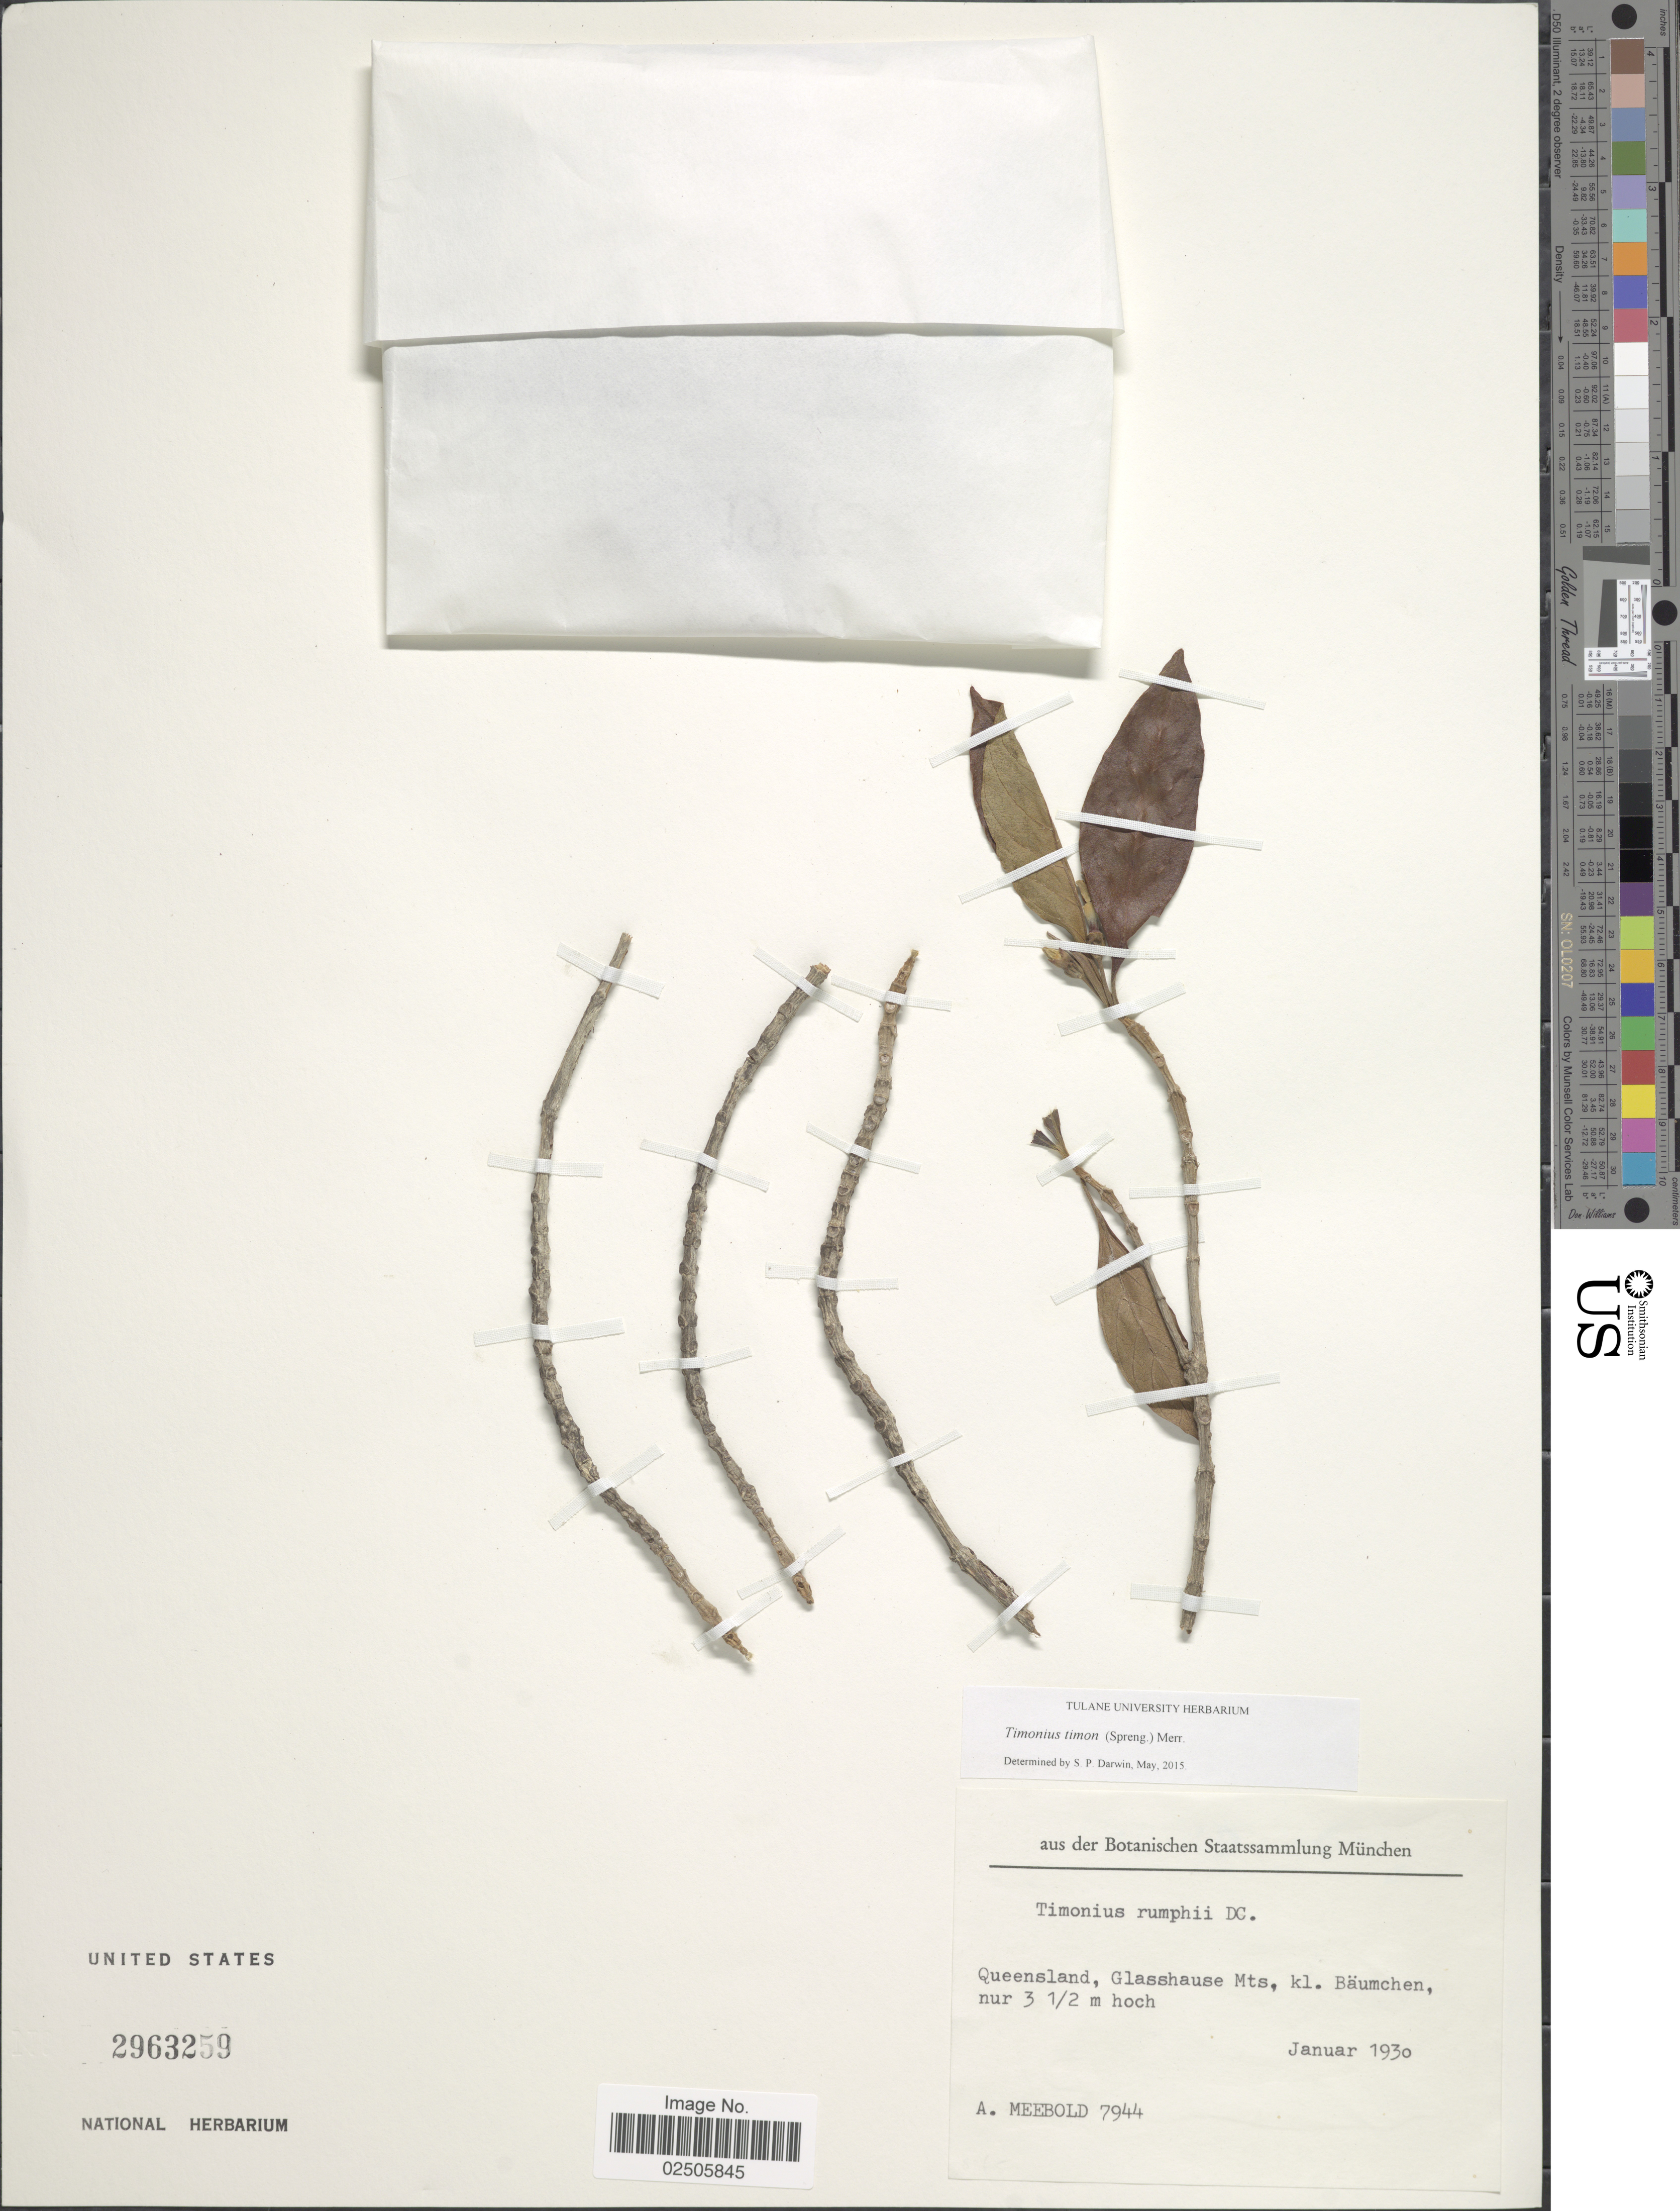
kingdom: Plantae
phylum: Tracheophyta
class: Magnoliopsida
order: Gentianales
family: Rubiaceae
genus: Timonius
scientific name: Timonius timon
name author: (Spreng.) Merr.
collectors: A. Meebold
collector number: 9744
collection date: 1930-01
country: Australia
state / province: Queensland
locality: Glasshause Mts, kl. Baumchen, nur 3 1/2 m hoch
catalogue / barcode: US 2963259